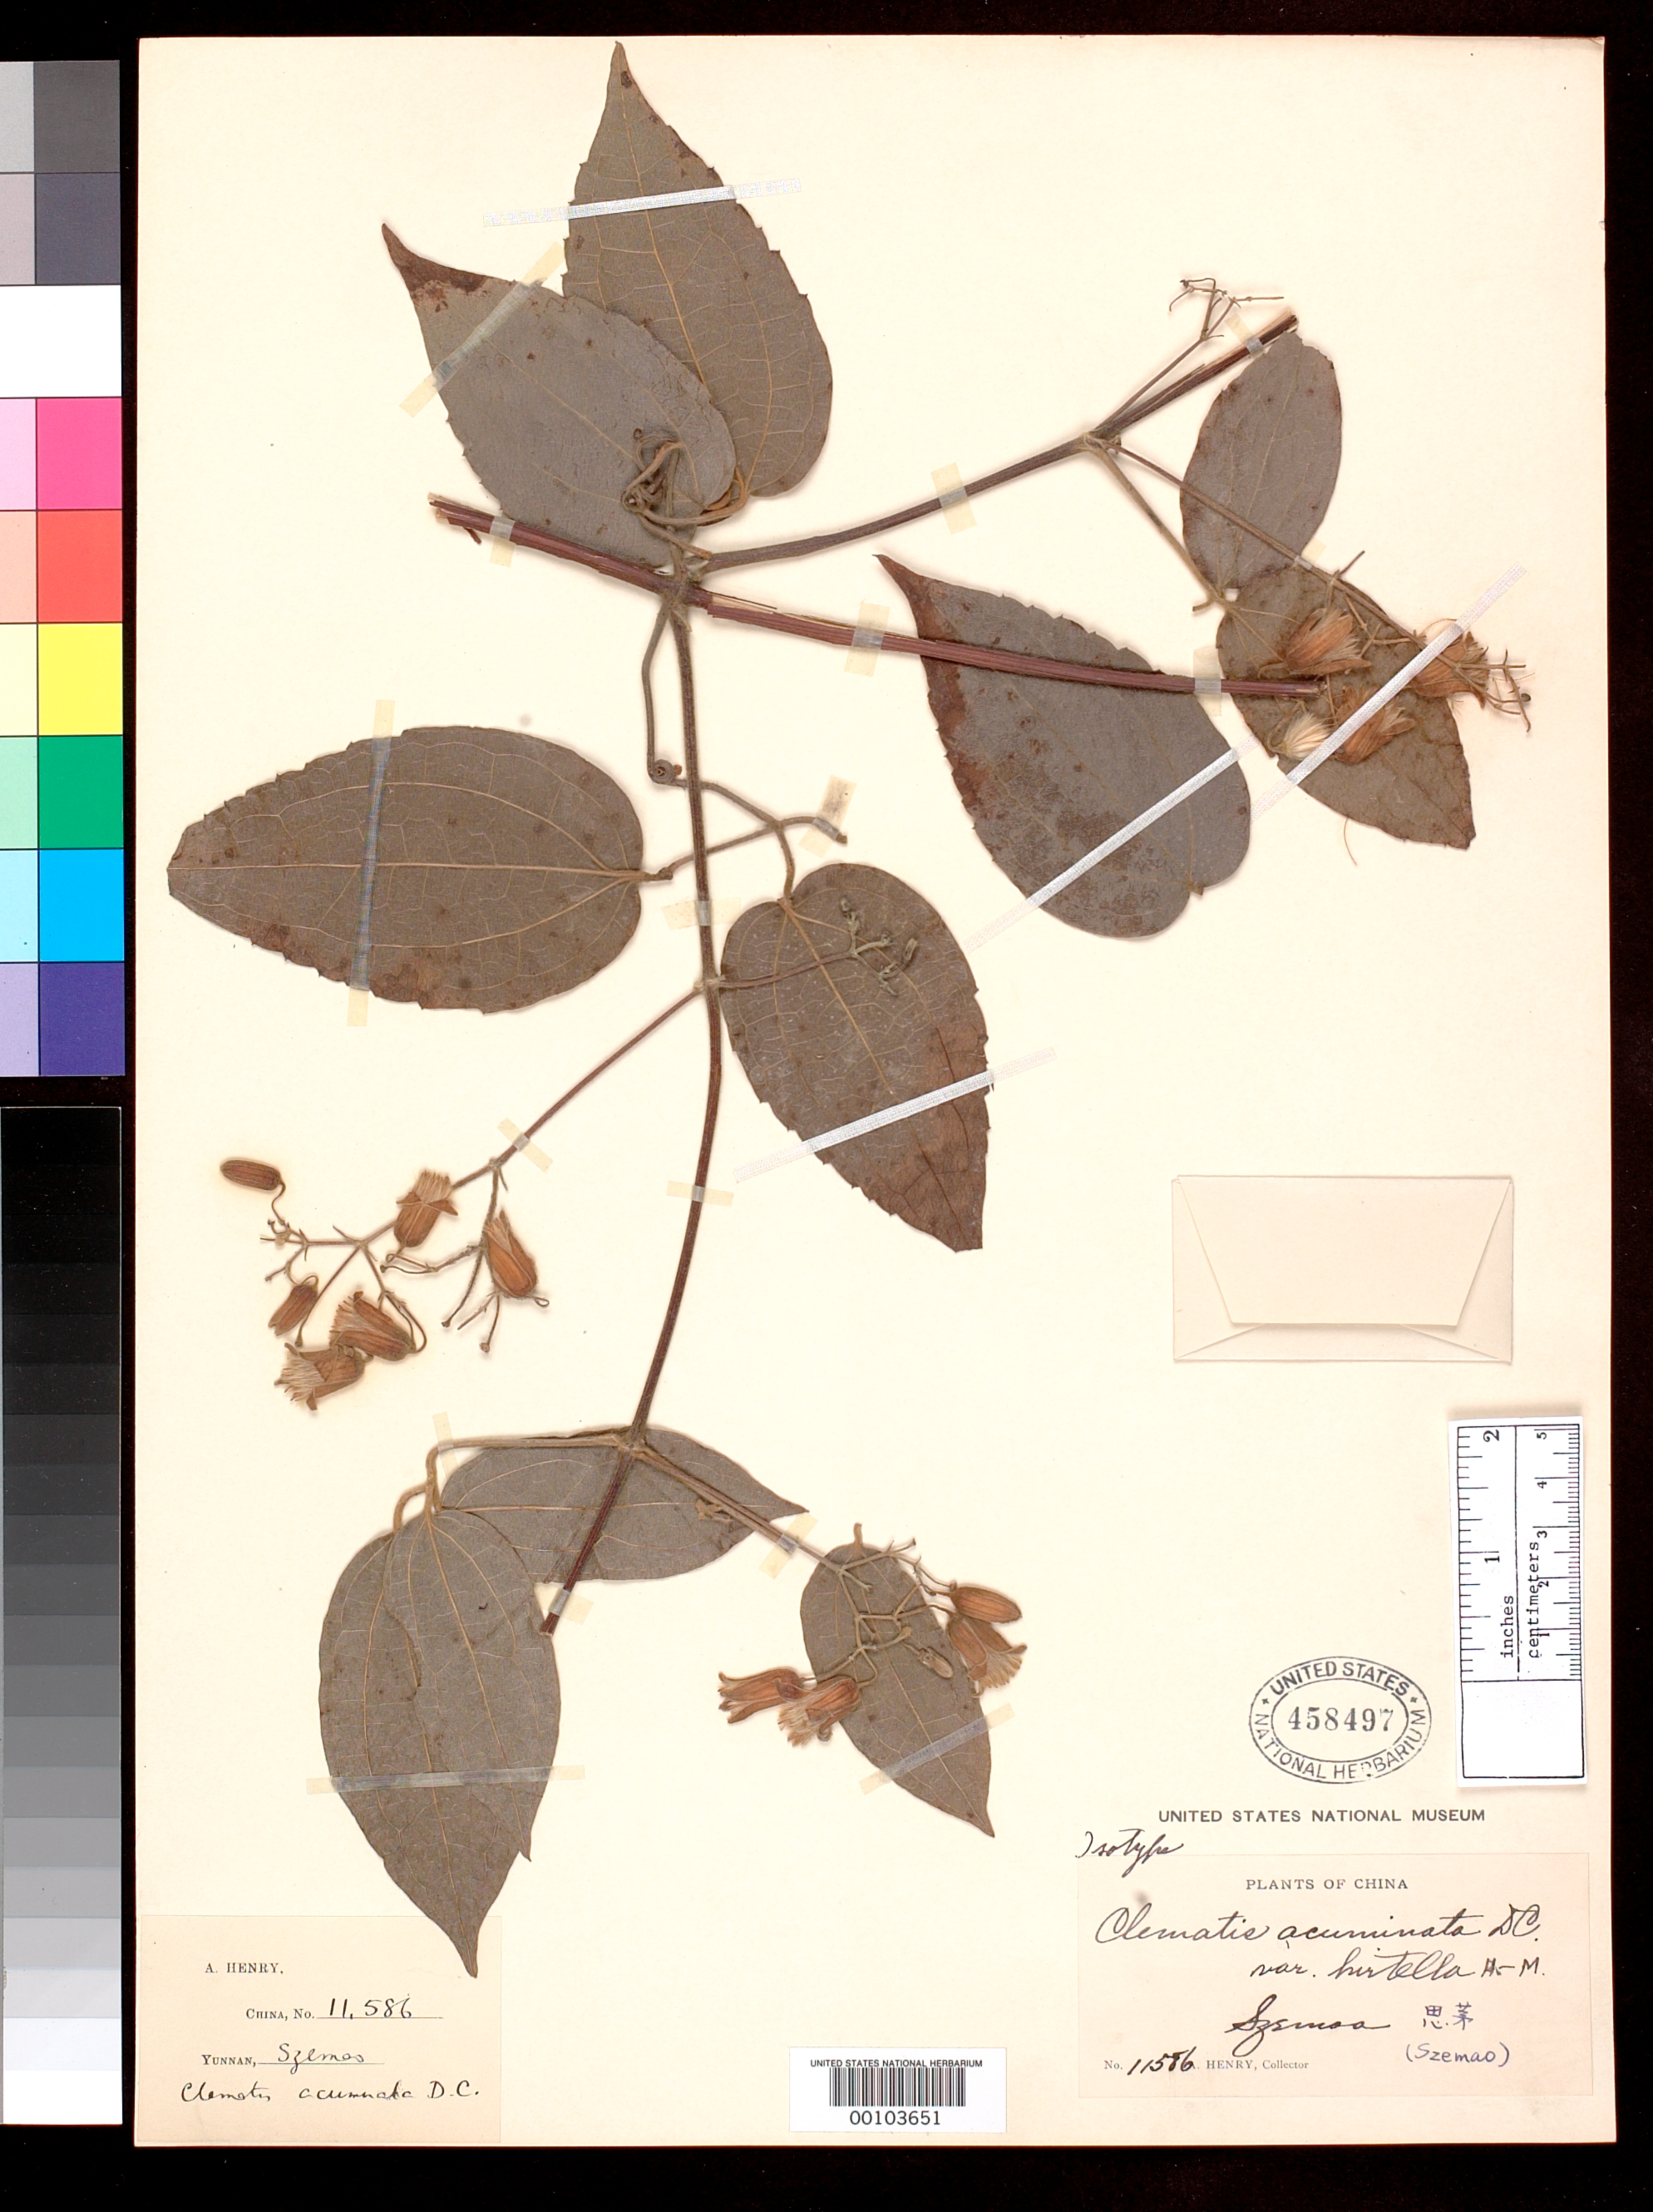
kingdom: Plantae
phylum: Tracheophyta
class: Magnoliopsida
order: Ranunculales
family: Ranunculaceae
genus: Clematis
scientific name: Clematis acuminata var. hirtella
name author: Hand.-Mazz.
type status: Isotype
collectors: A. Henry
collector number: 11586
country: China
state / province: Yunnan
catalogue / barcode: US 458497